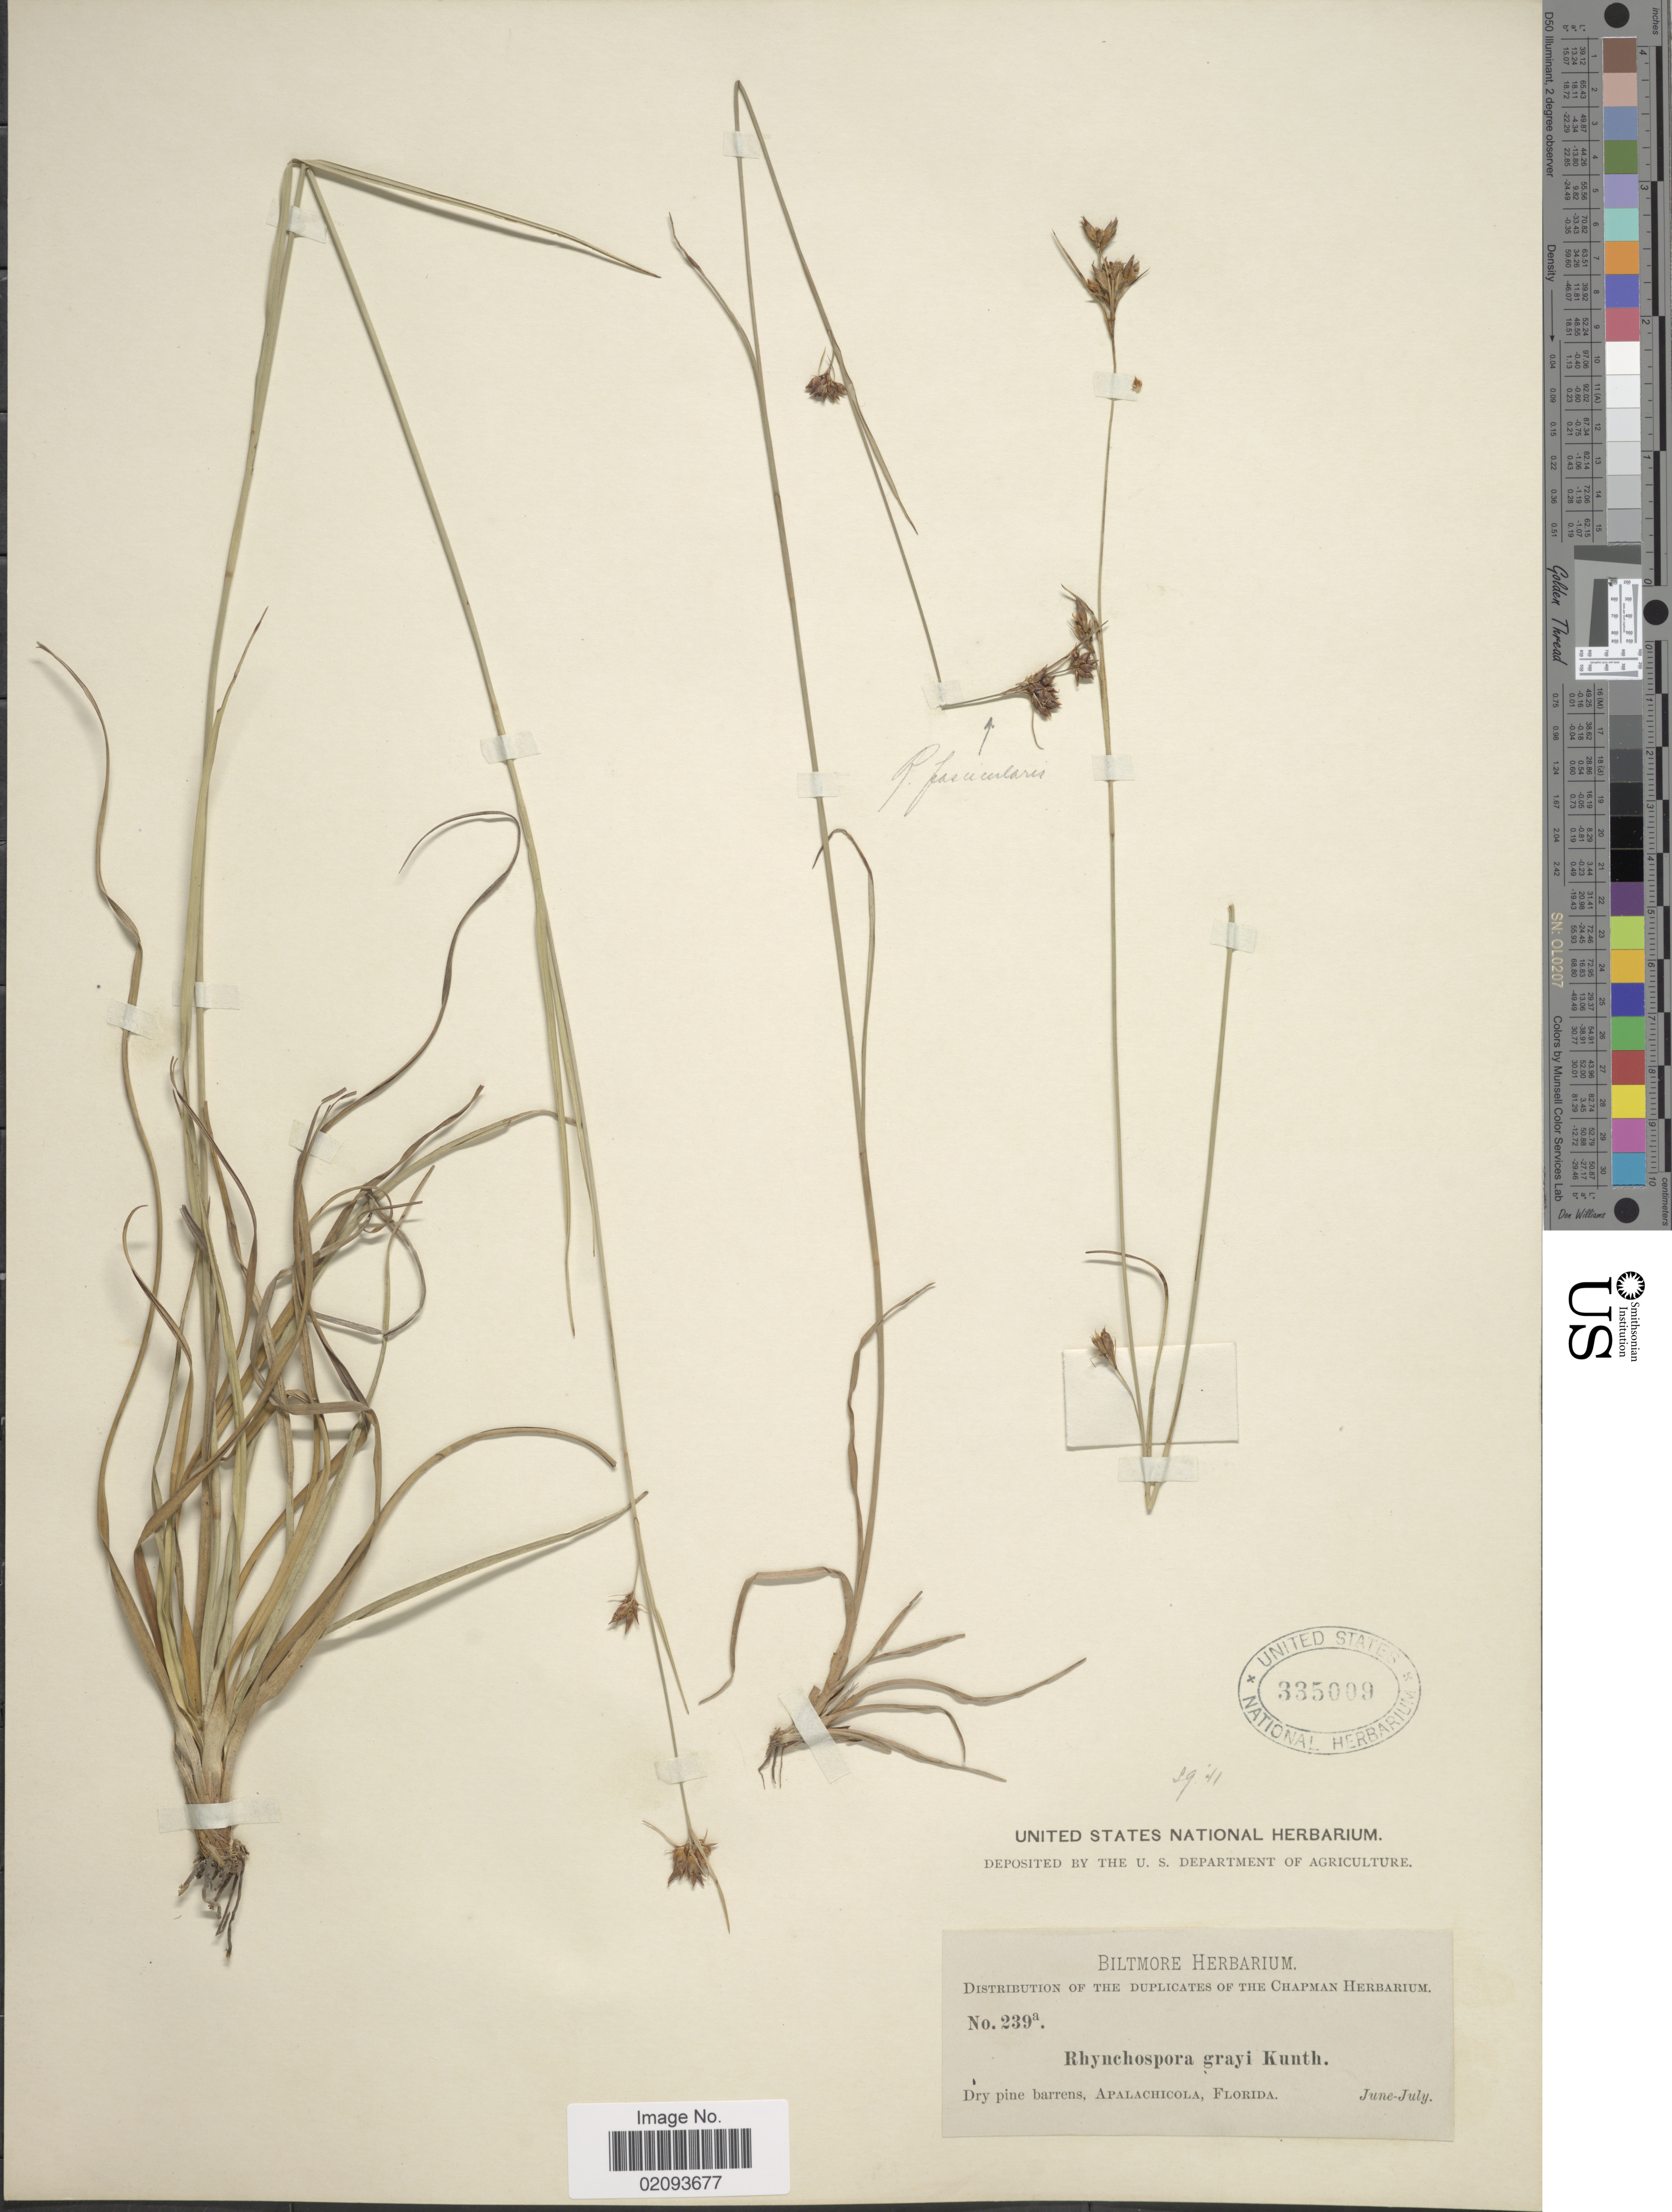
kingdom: Plantae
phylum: Tracheophyta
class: Liliopsida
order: Poales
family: Cyperaceae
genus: Rhynchospora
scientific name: Rhynchospora grayi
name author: Kunth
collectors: ex herb. Biltmore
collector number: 239a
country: United States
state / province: Florida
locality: Dry pine barrens, Apalachicola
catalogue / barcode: US 335009